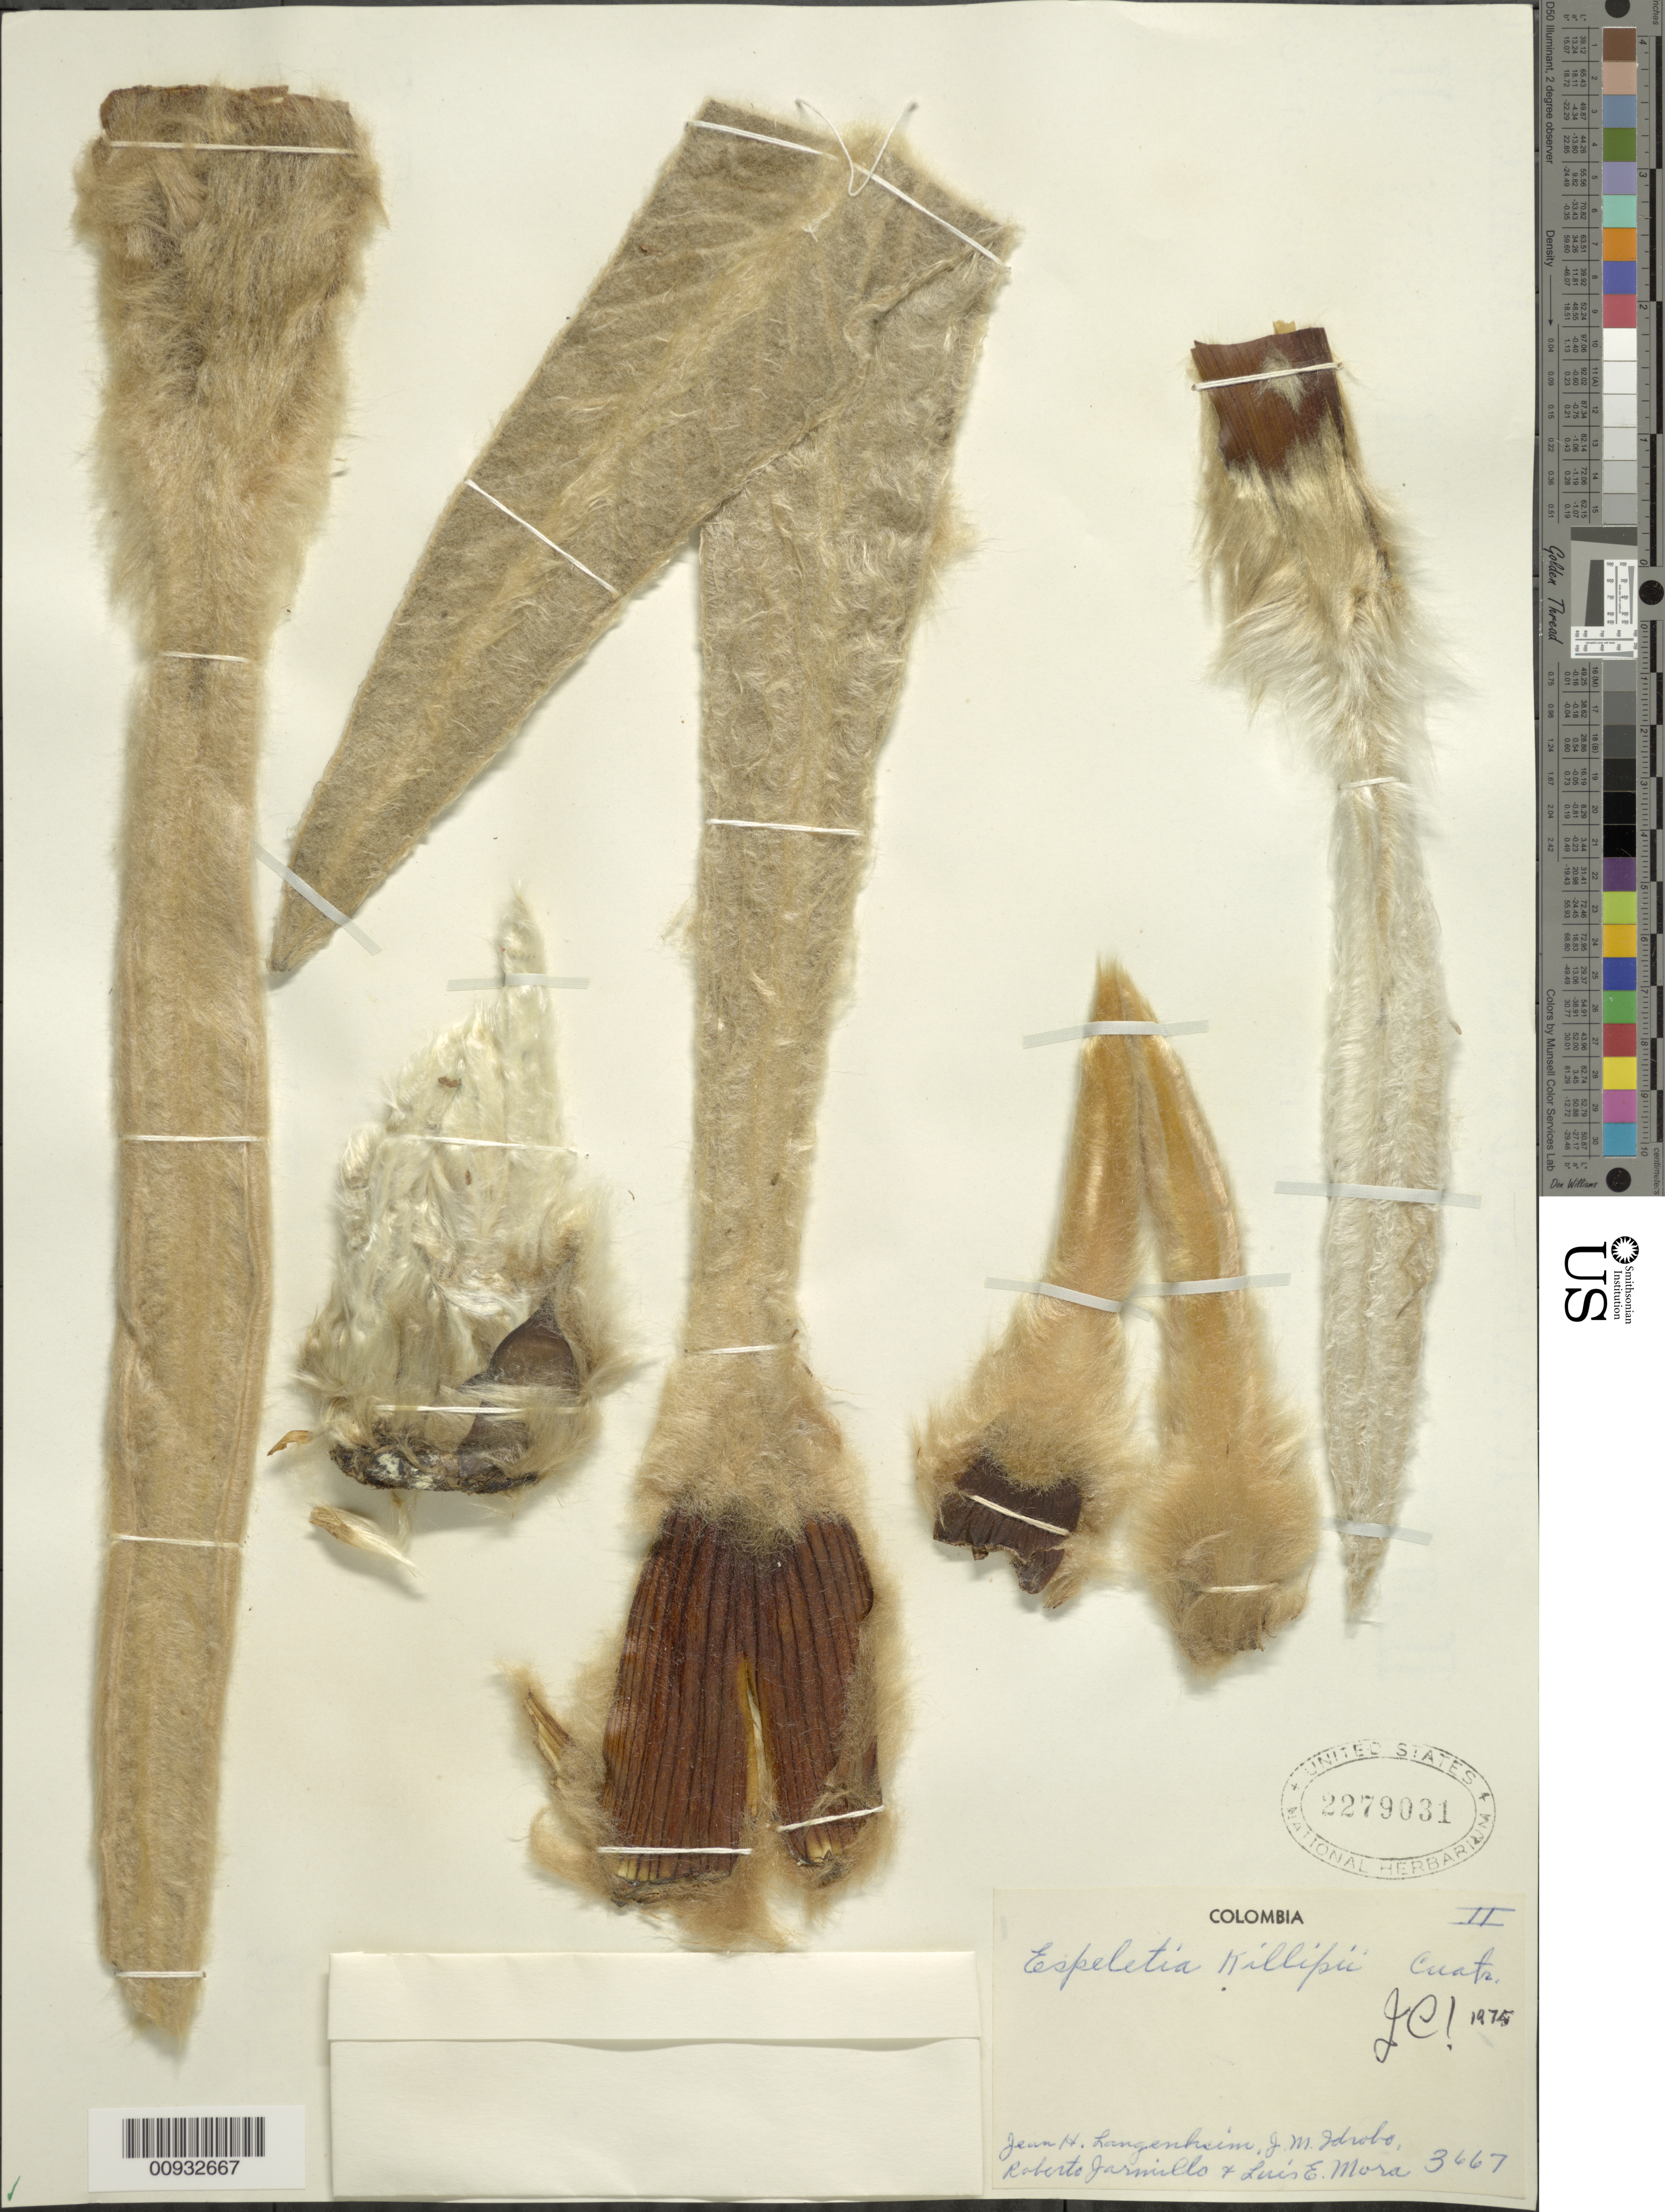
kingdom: Plantae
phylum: Tracheophyta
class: Magnoliopsida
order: Asterales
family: Asteraceae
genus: Espeletia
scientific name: Espeletia killipii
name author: Cuatrec.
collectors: J. H. Langenheim, J. M. Idrobo, R. Jaramillo M. & L. E. Mora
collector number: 3667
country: Colombia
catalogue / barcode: US 2279031